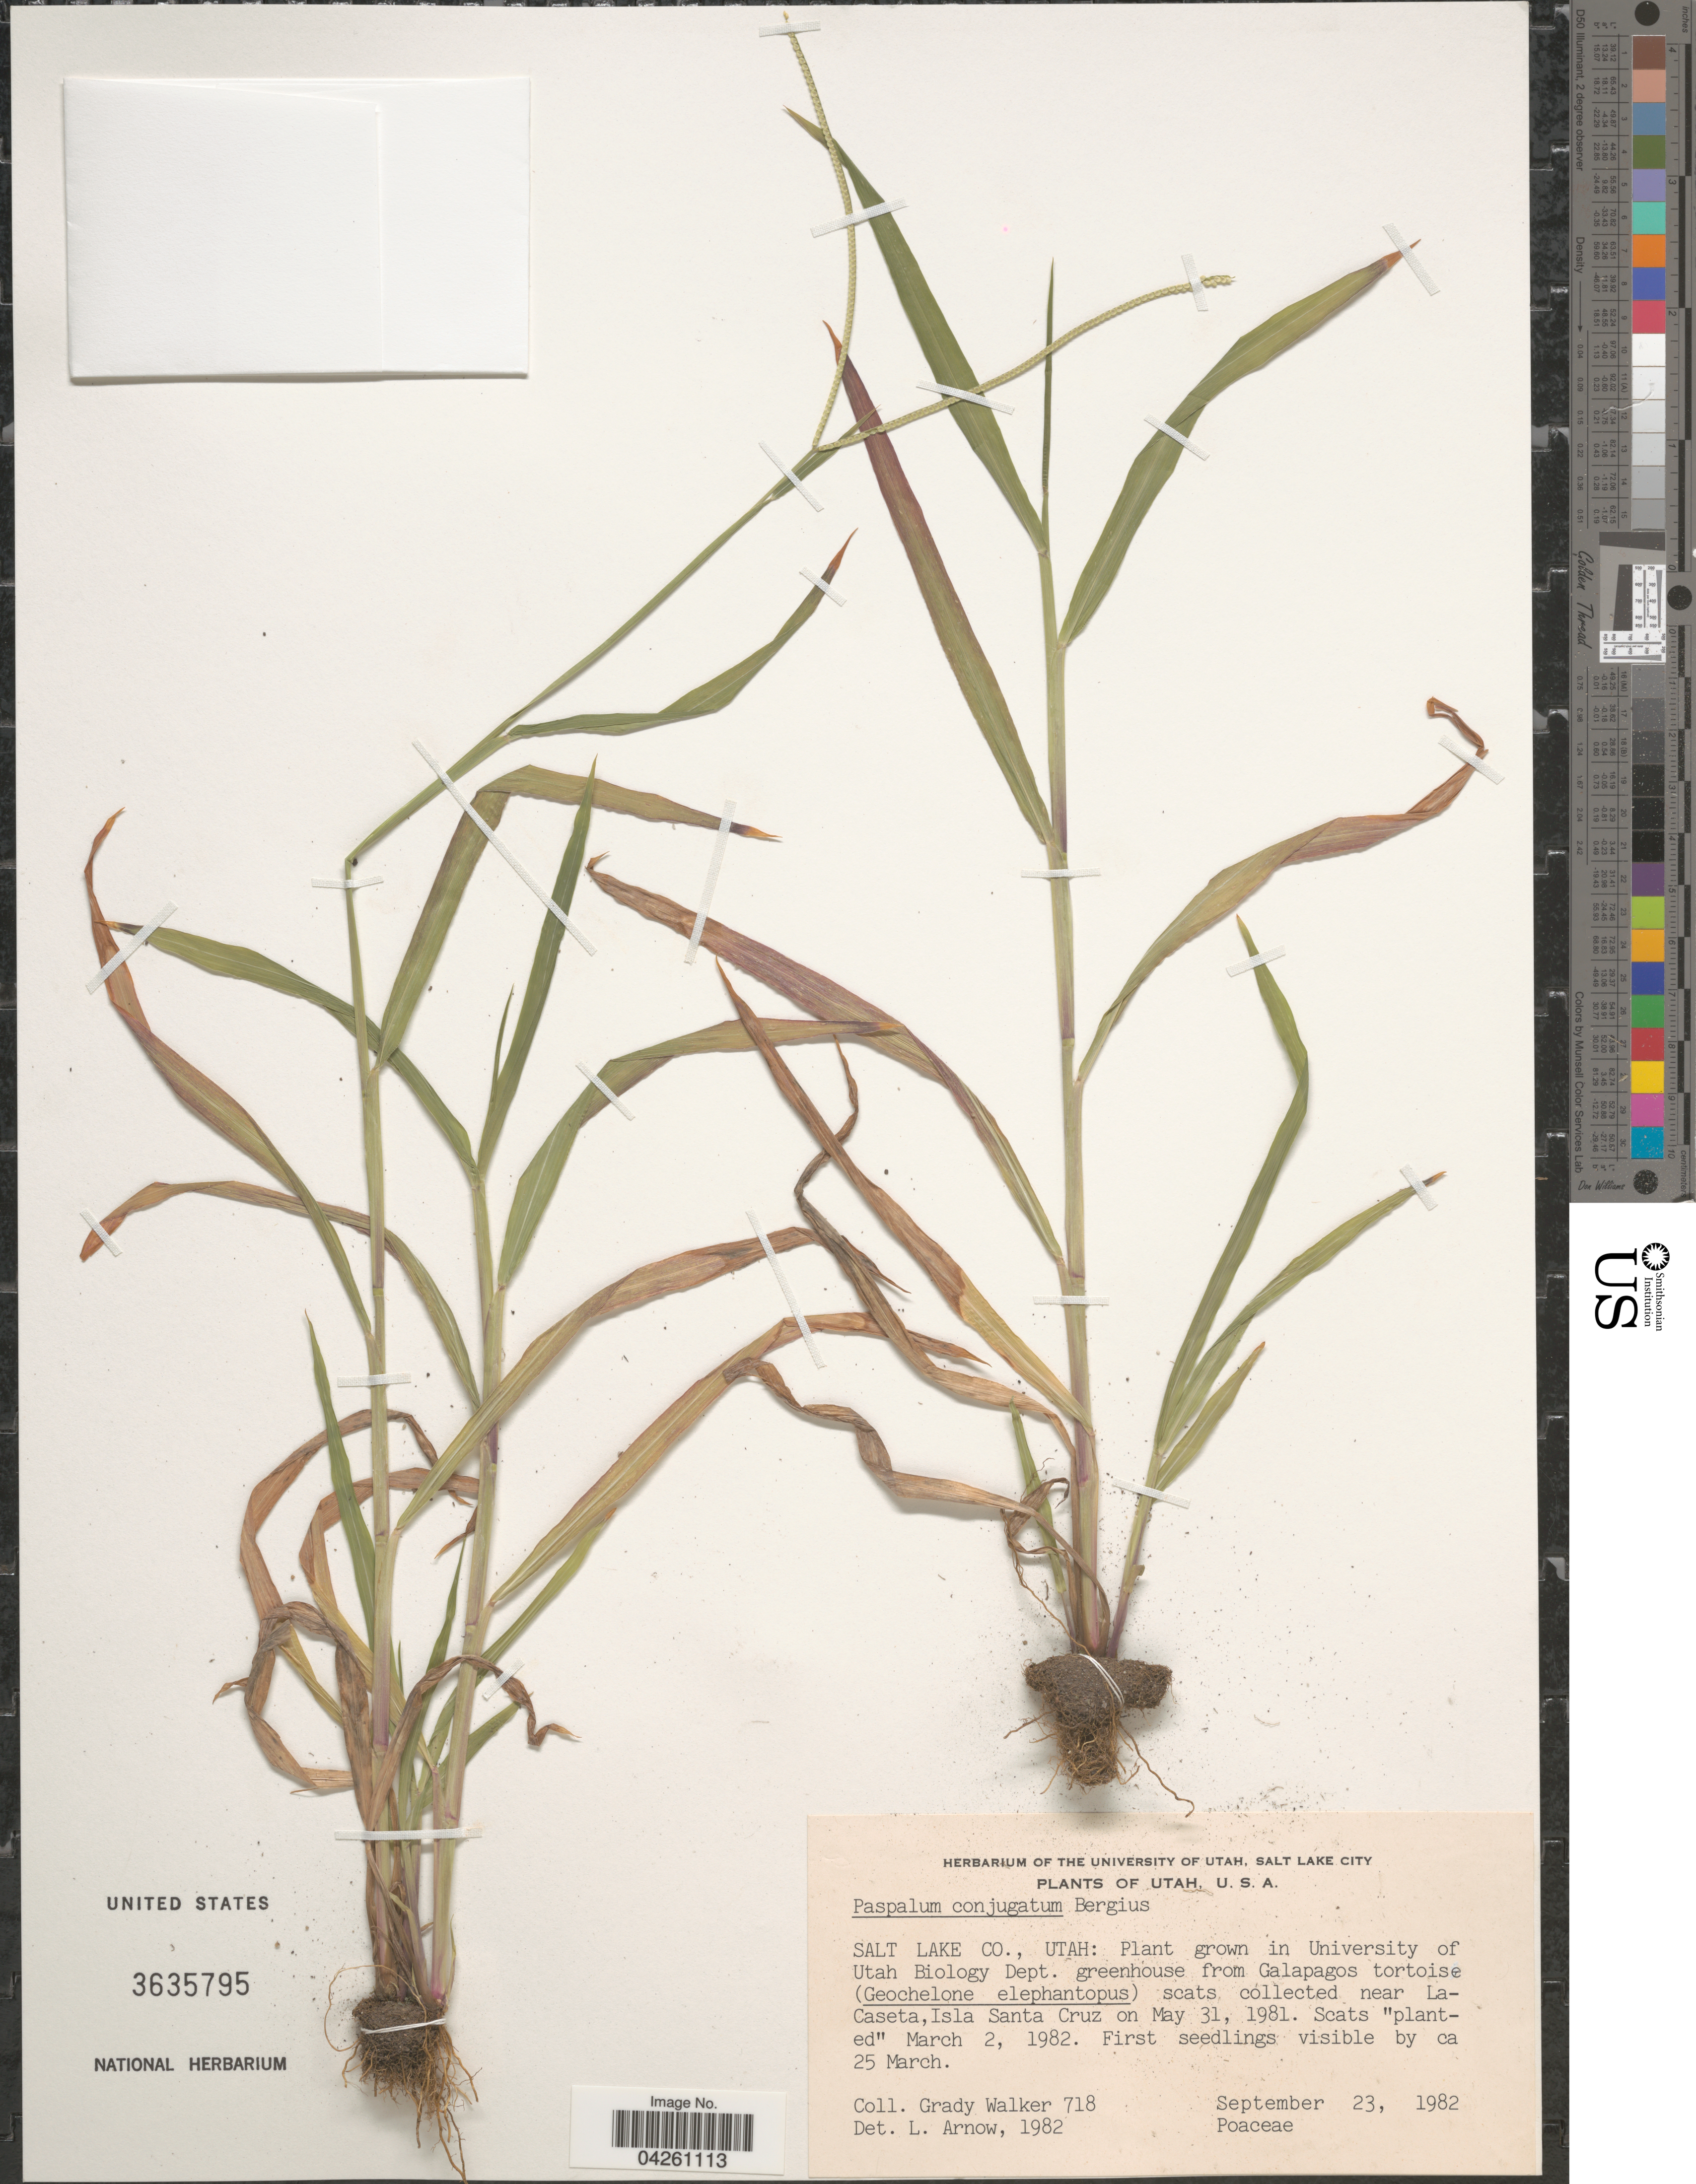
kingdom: Plantae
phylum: Tracheophyta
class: Liliopsida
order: Poales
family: Poaceae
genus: Paspalum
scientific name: Paspalum conjugatum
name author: P.J. Bergius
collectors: G. Walker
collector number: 718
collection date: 1982-09-23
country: United States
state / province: Utah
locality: Salt Lake Co.: Plant grown in University of Utah Biology Dept. greenhouse from Galapagos tortoise.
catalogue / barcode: US 3635795